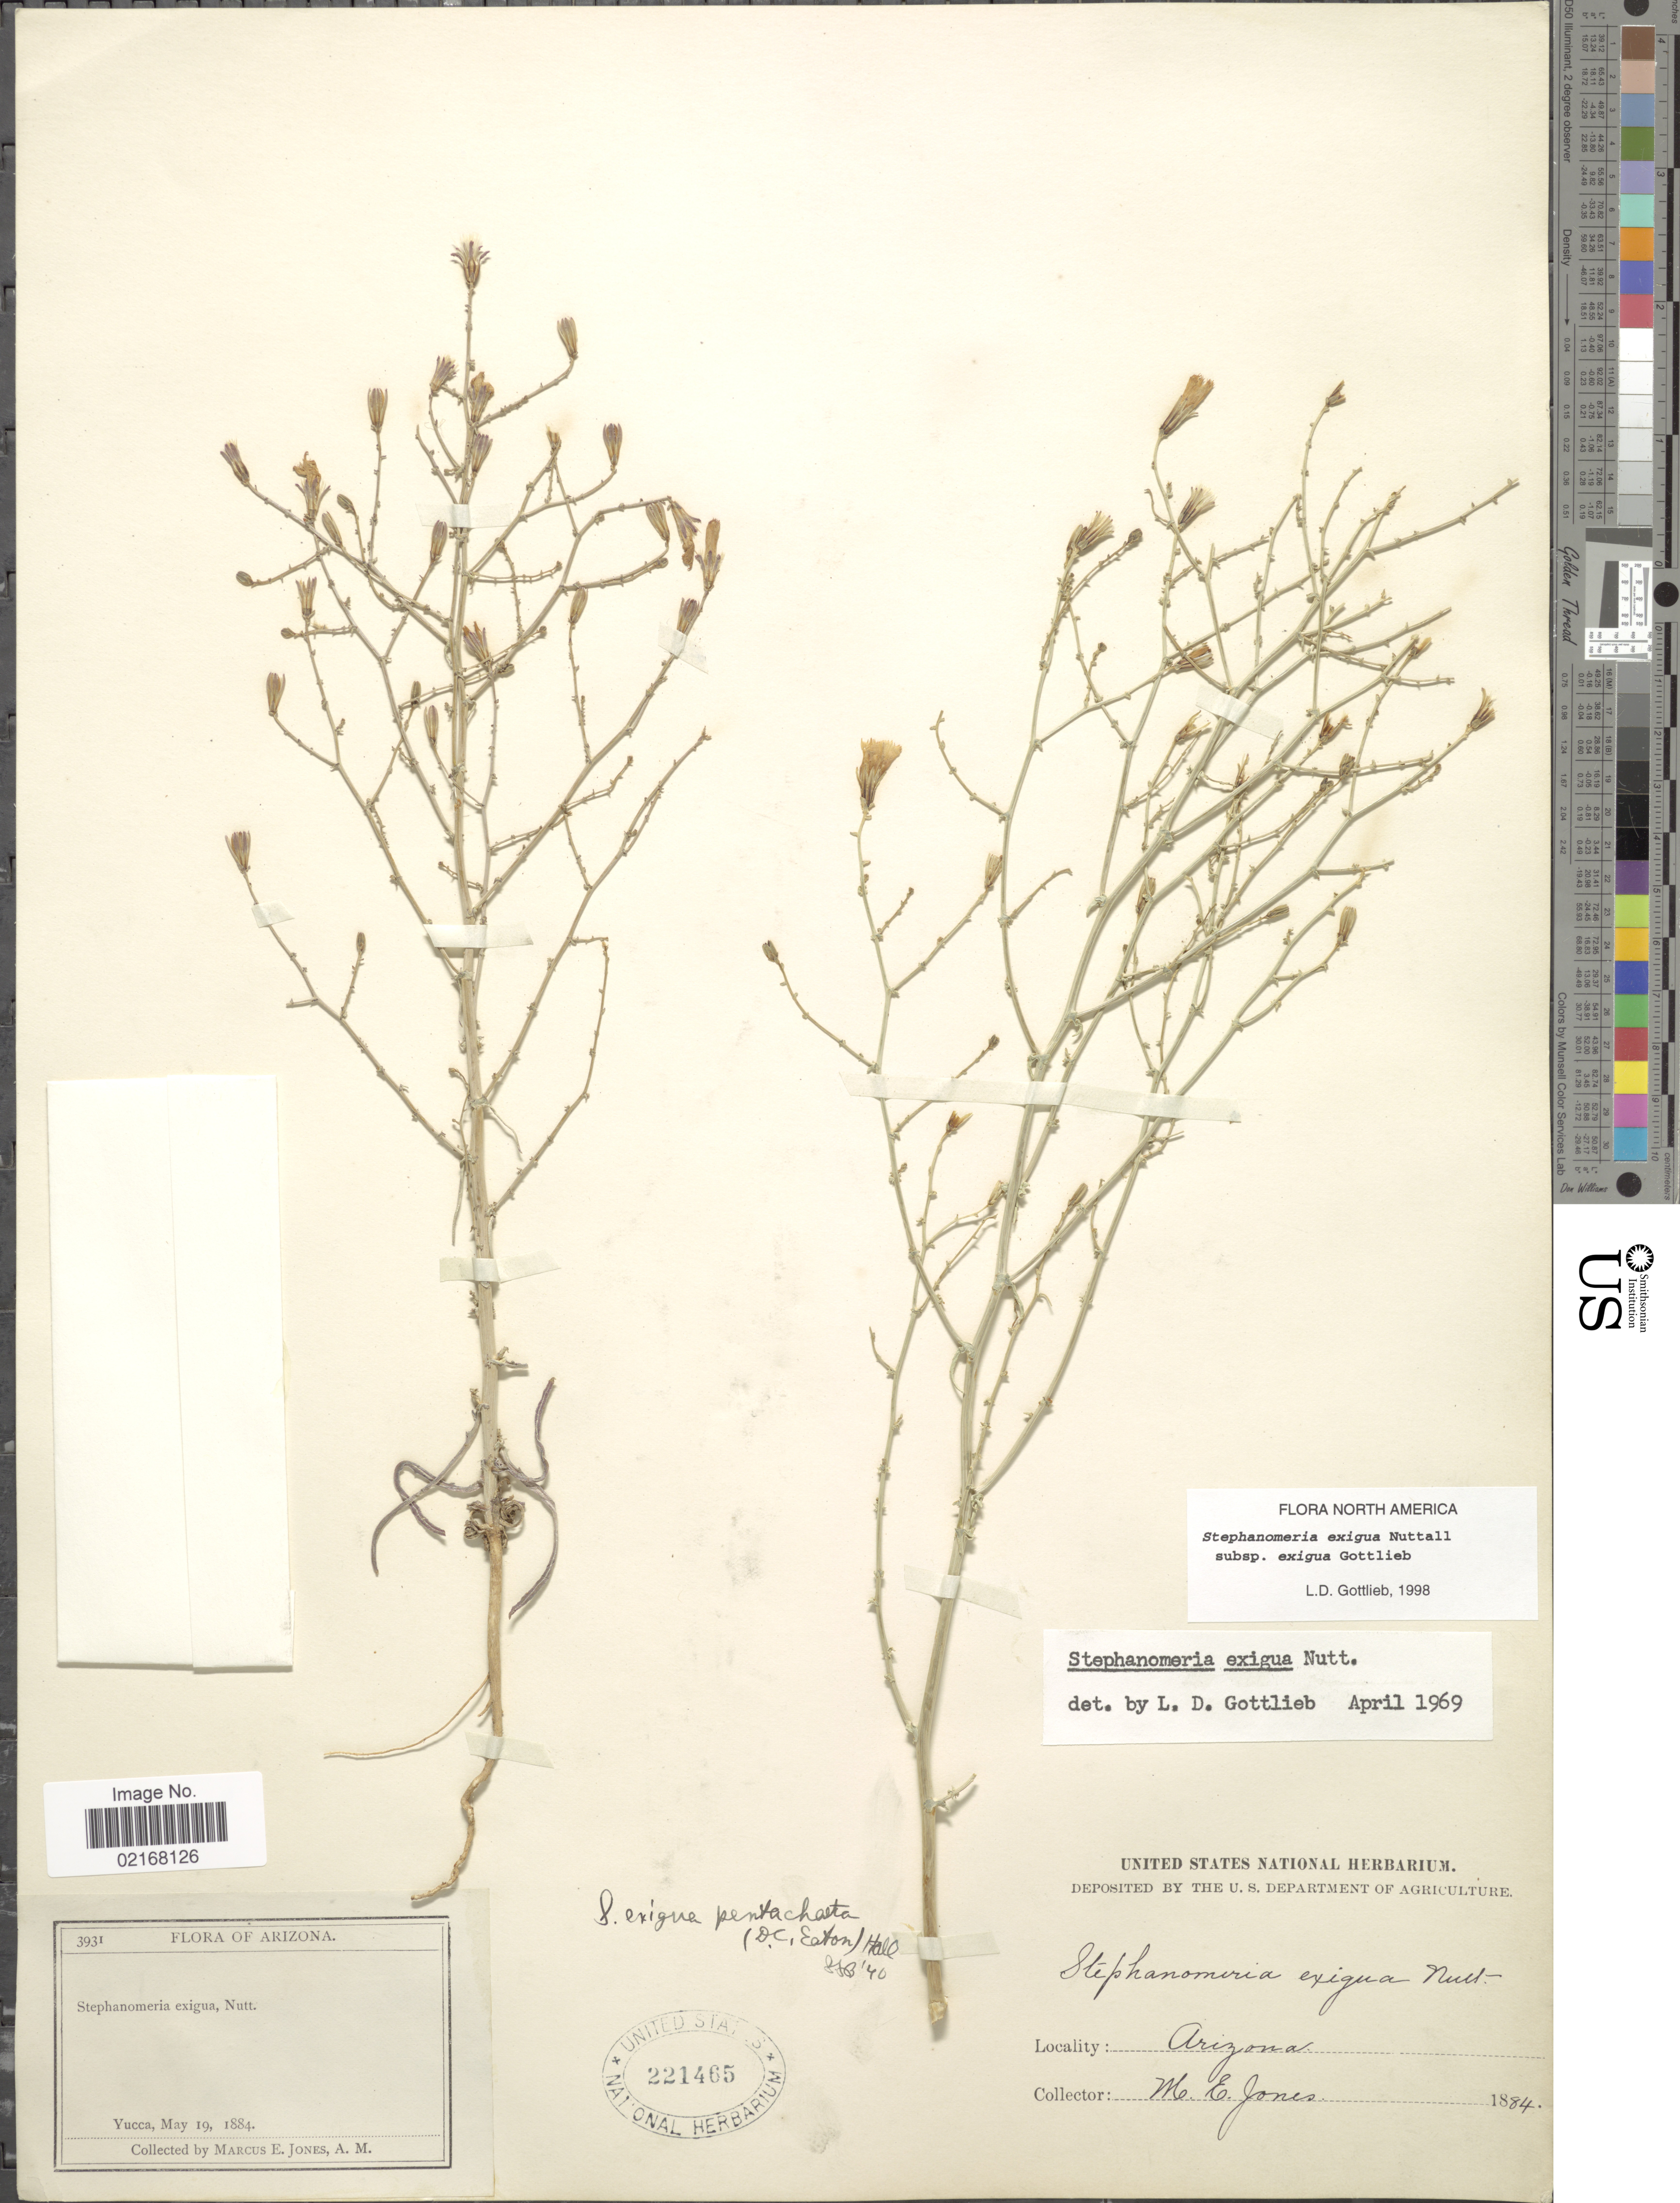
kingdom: Plantae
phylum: Tracheophyta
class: Magnoliopsida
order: Asterales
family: Asteraceae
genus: Stephanomeria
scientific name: Stephanomeria exigua subsp. exigua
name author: Nutt.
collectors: M. E. Jones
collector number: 3931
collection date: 1884-05-19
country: United States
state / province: Arizona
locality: Yucca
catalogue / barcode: US 221465